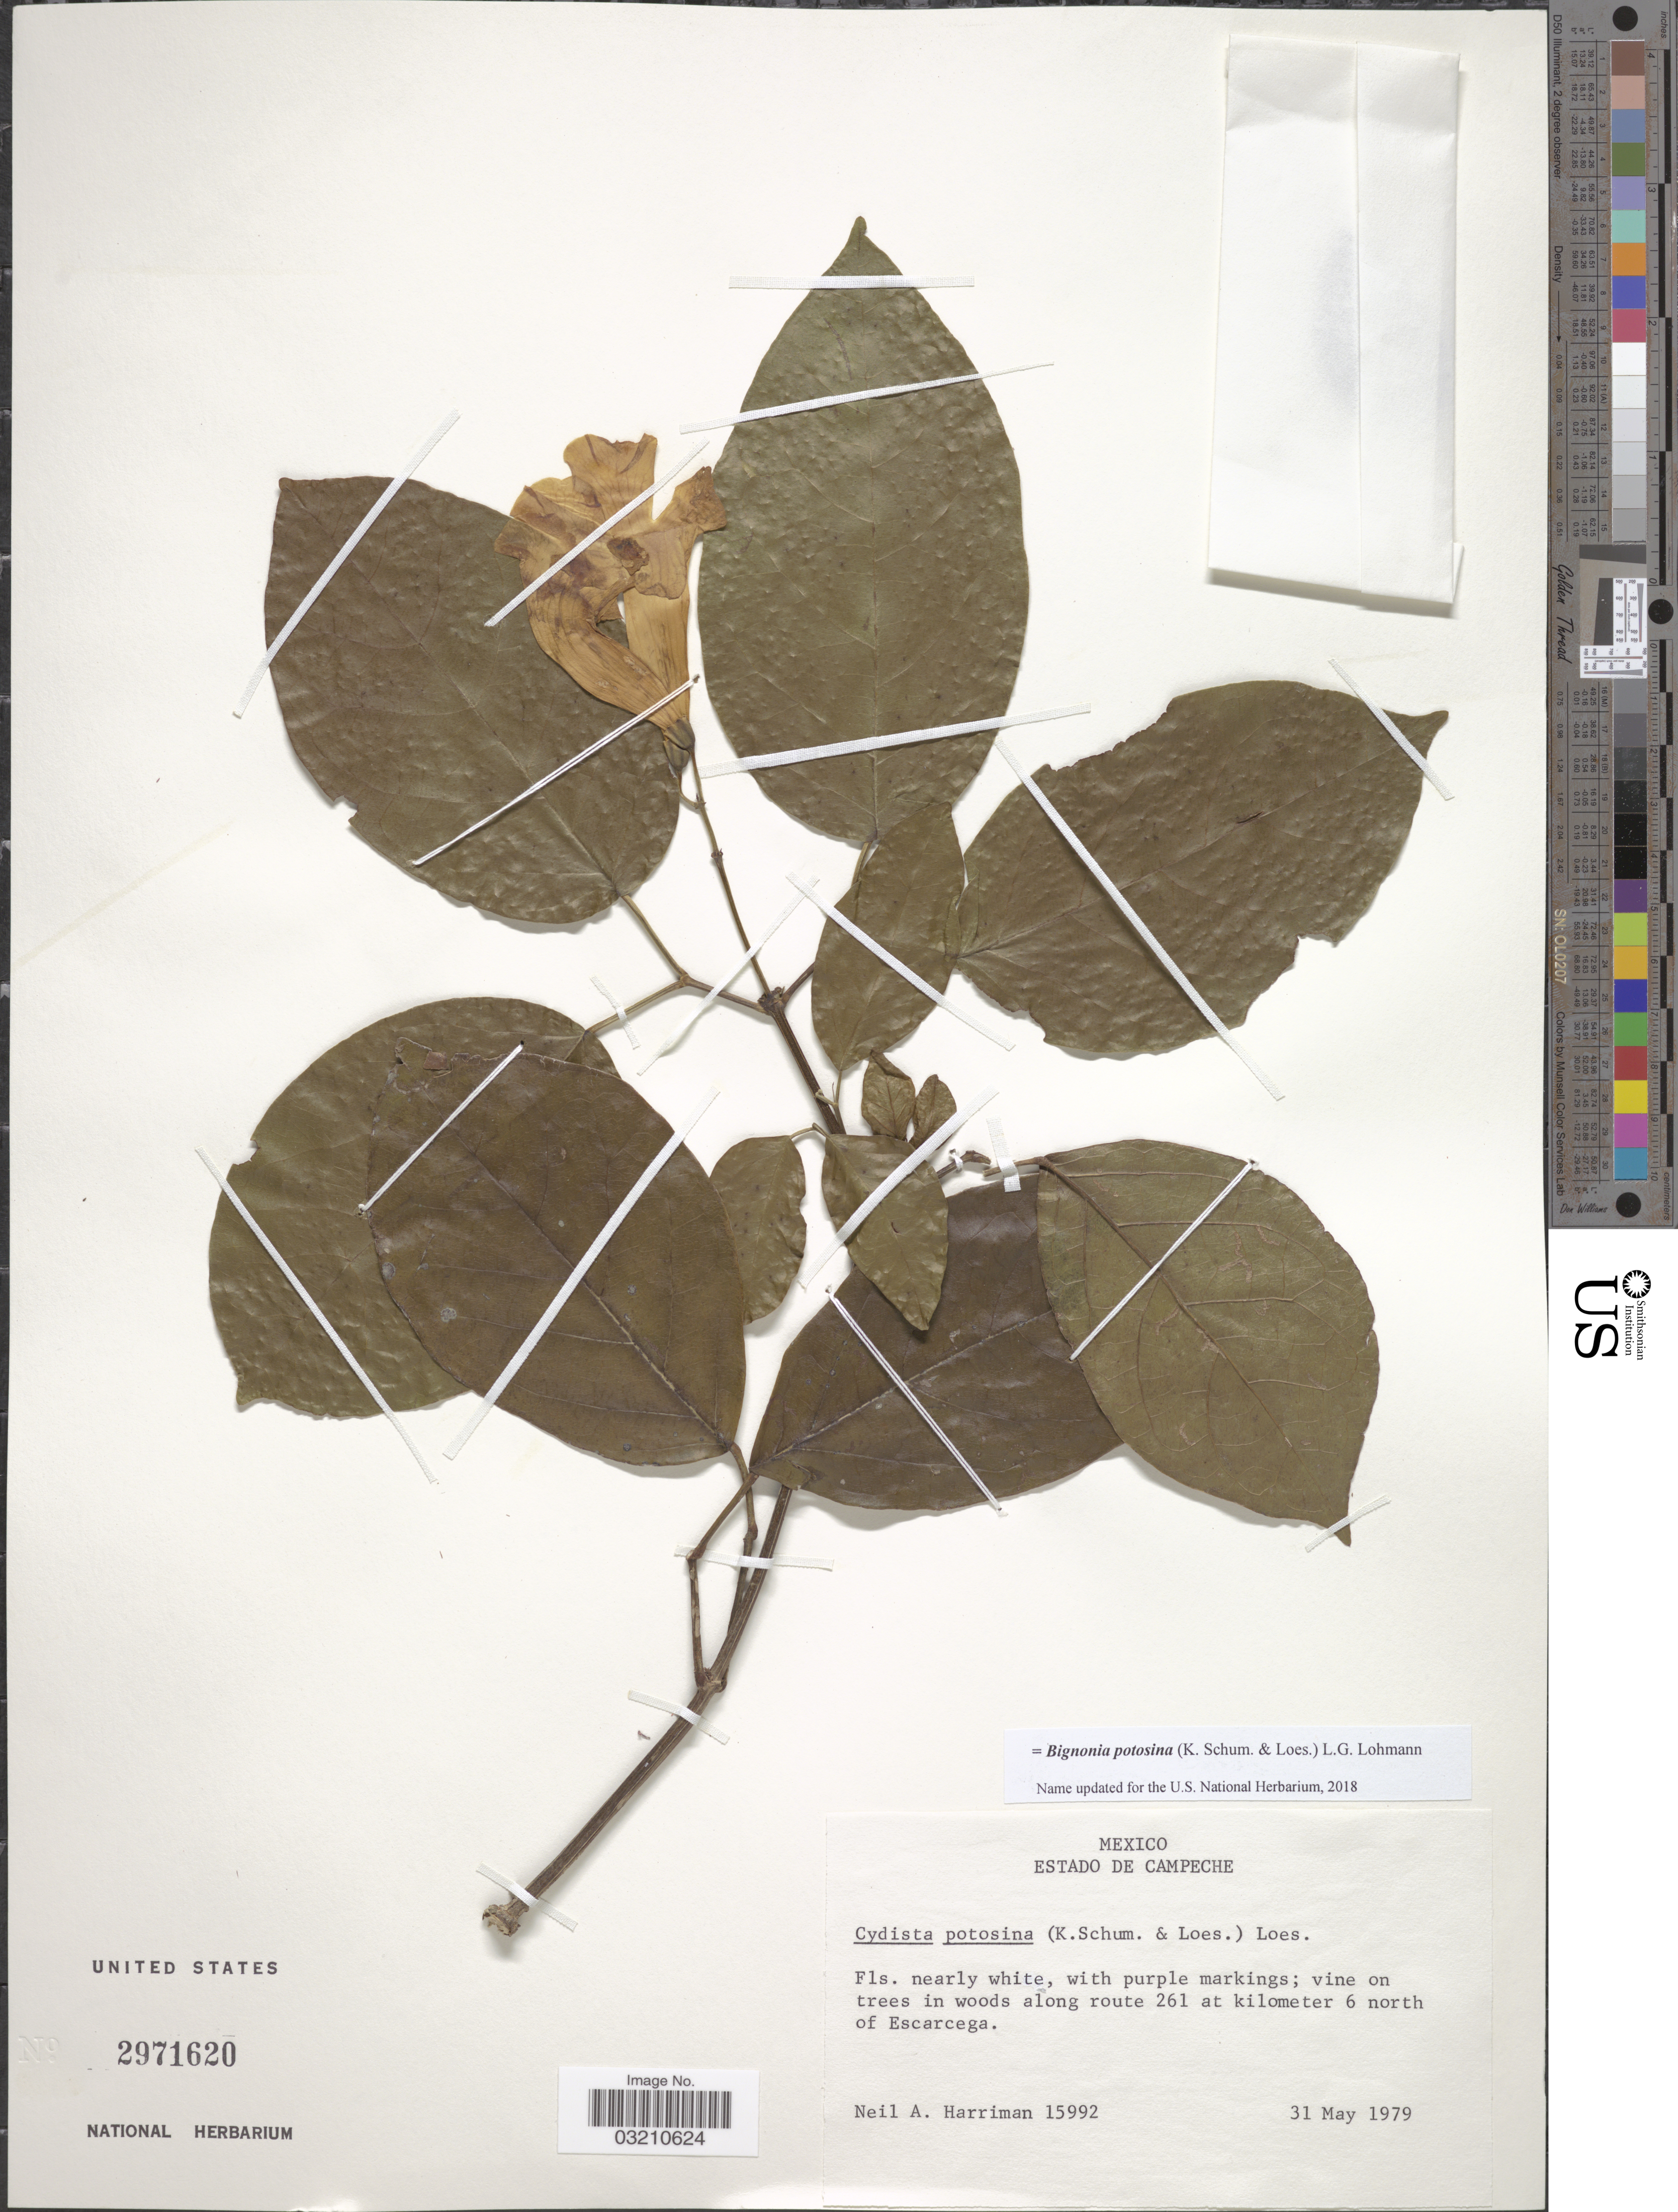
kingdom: Plantae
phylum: Tracheophyta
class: Magnoliopsida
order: Lamiales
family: Bignoniaceae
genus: Bignonia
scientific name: Bignonia potosina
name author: (K. Schum. & Loes.) L.G. Lohmann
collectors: N. A. Harriman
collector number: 15992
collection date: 1979-05-31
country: Mexico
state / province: Campeche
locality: Vine on trees in woods along route 261 at kilometer 6 north of Escarcega.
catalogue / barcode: US 2971620